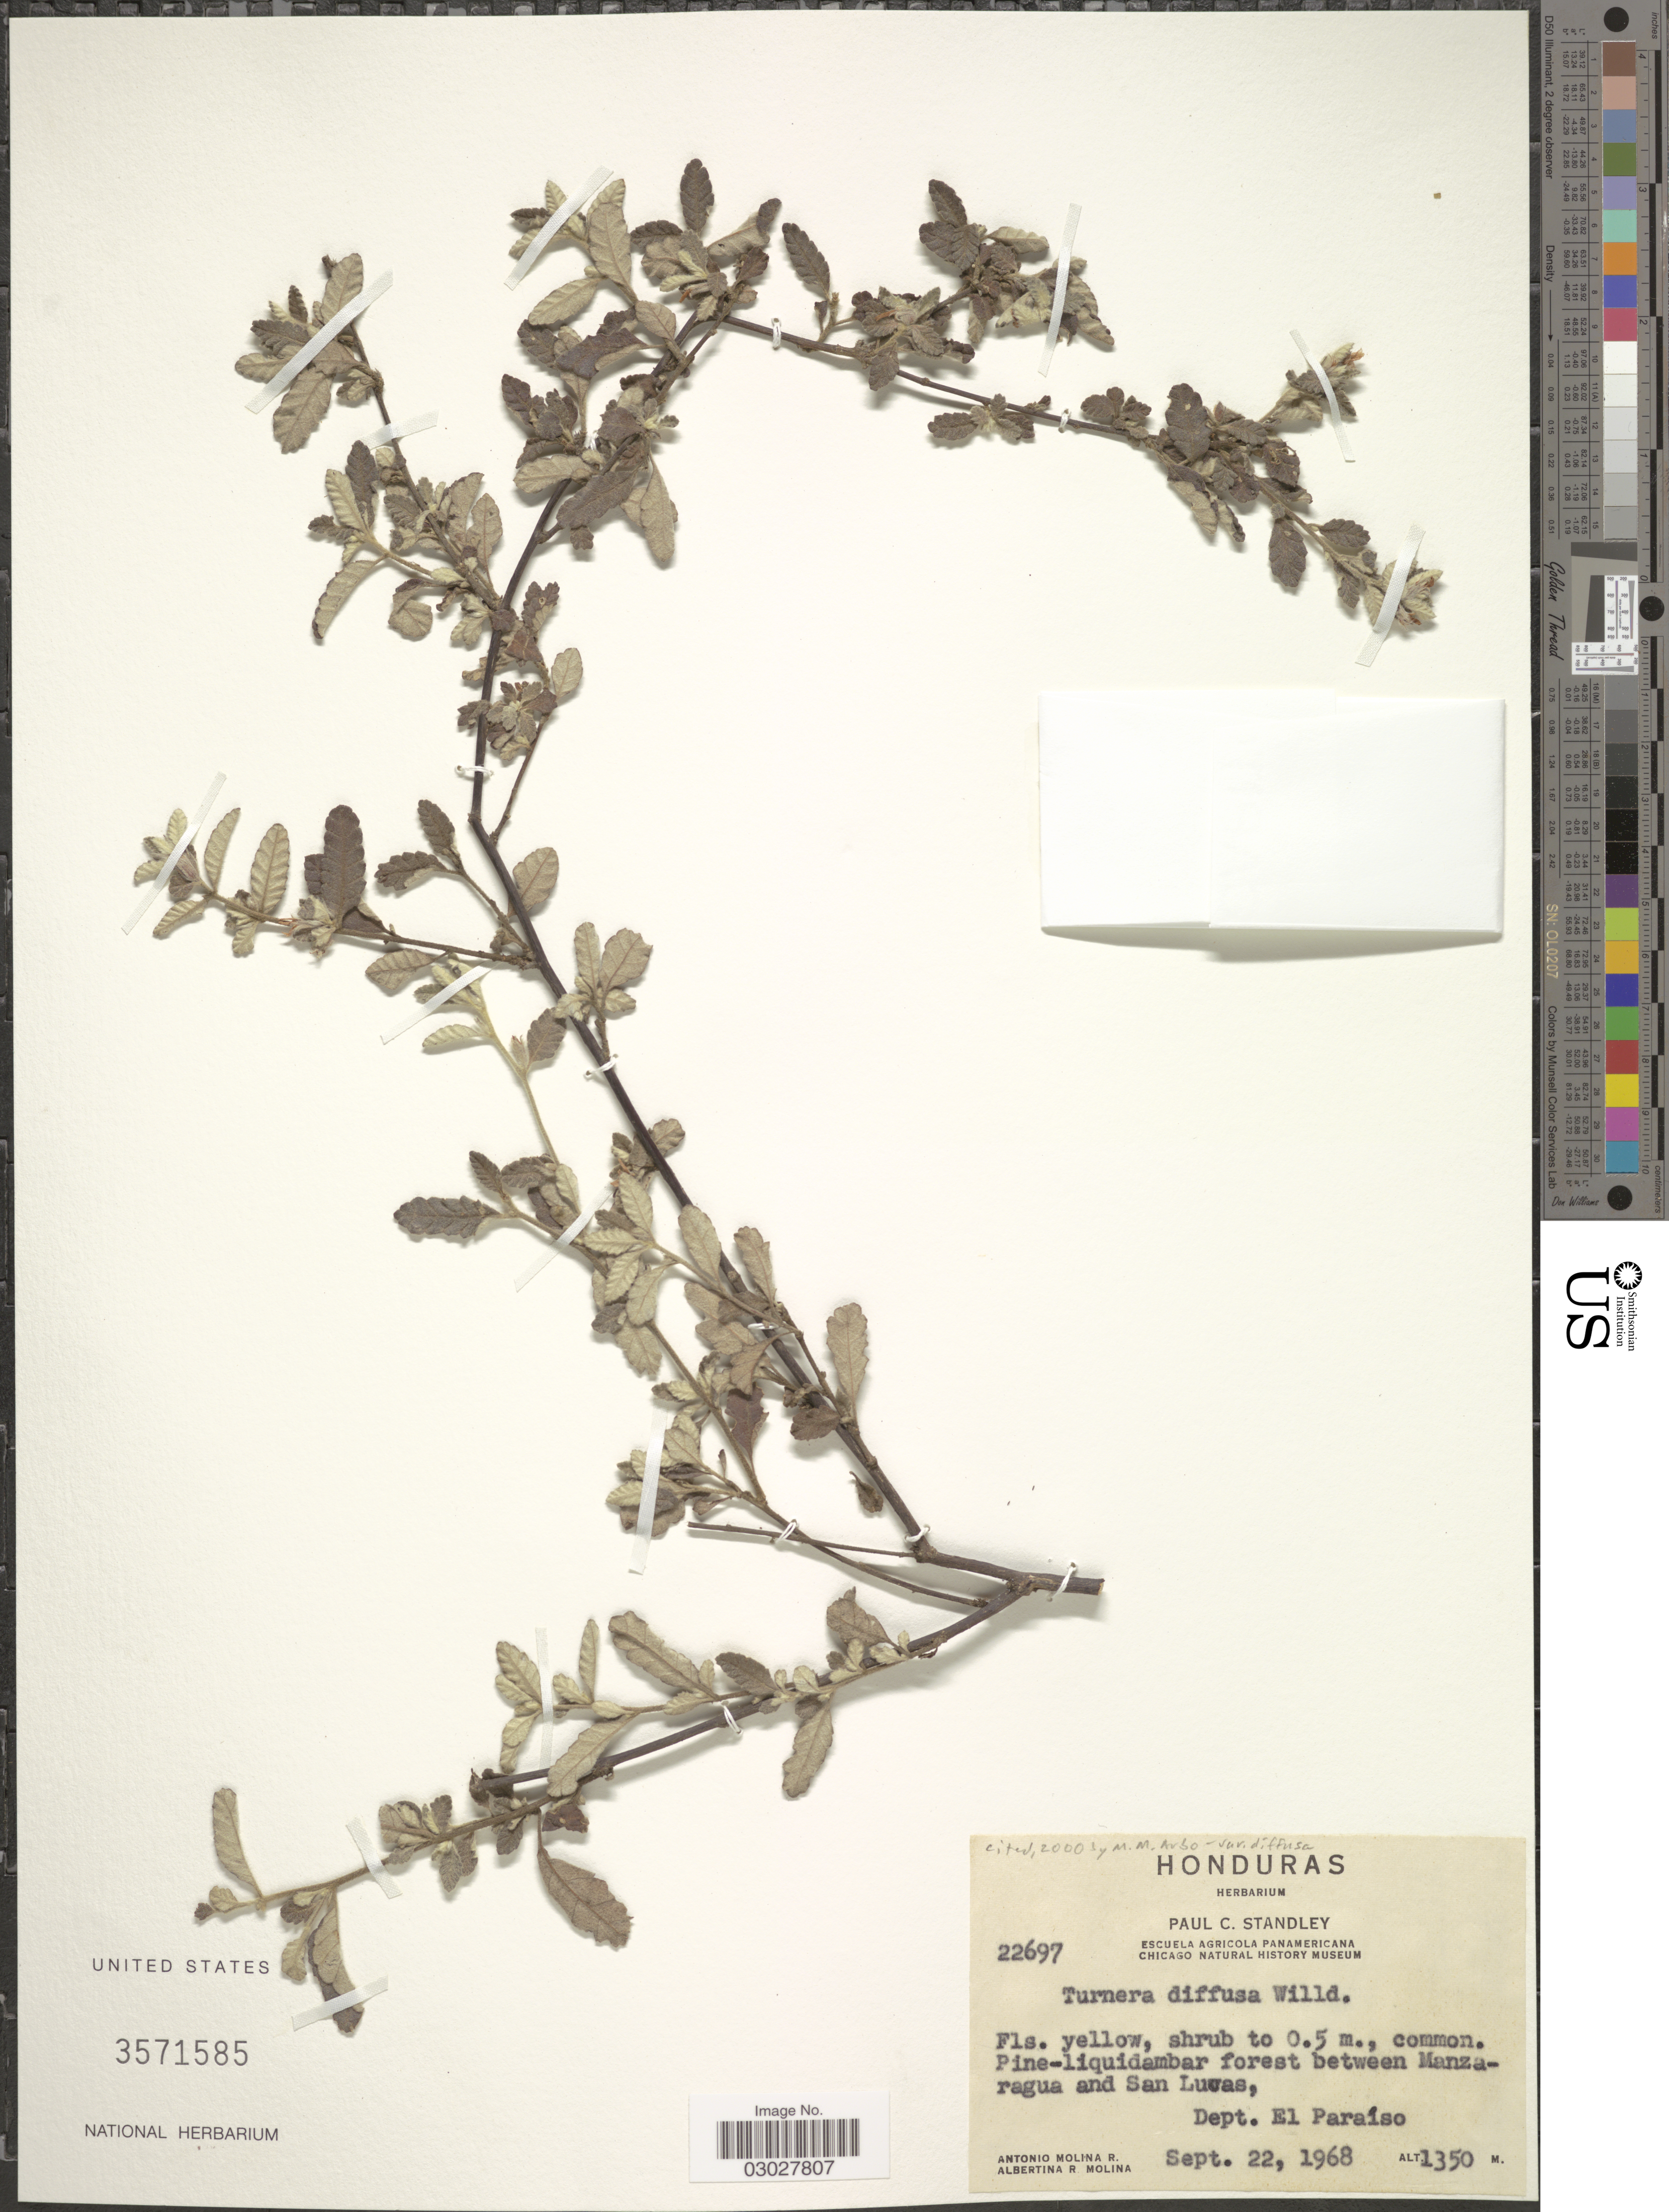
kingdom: Plantae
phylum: Tracheophyta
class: Magnoliopsida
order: Malpighiales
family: Turneraceae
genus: Turnera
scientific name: Turnera diffusa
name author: Willd. ex Schult.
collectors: A. Molina R. & A. R. Molina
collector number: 22697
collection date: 1968-09-22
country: Honduras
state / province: El Paraíso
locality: Pine-liquidambar forest between Manzaragua and San Lucas, Dept. El Paraíso.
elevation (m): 1350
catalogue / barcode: US 3571585